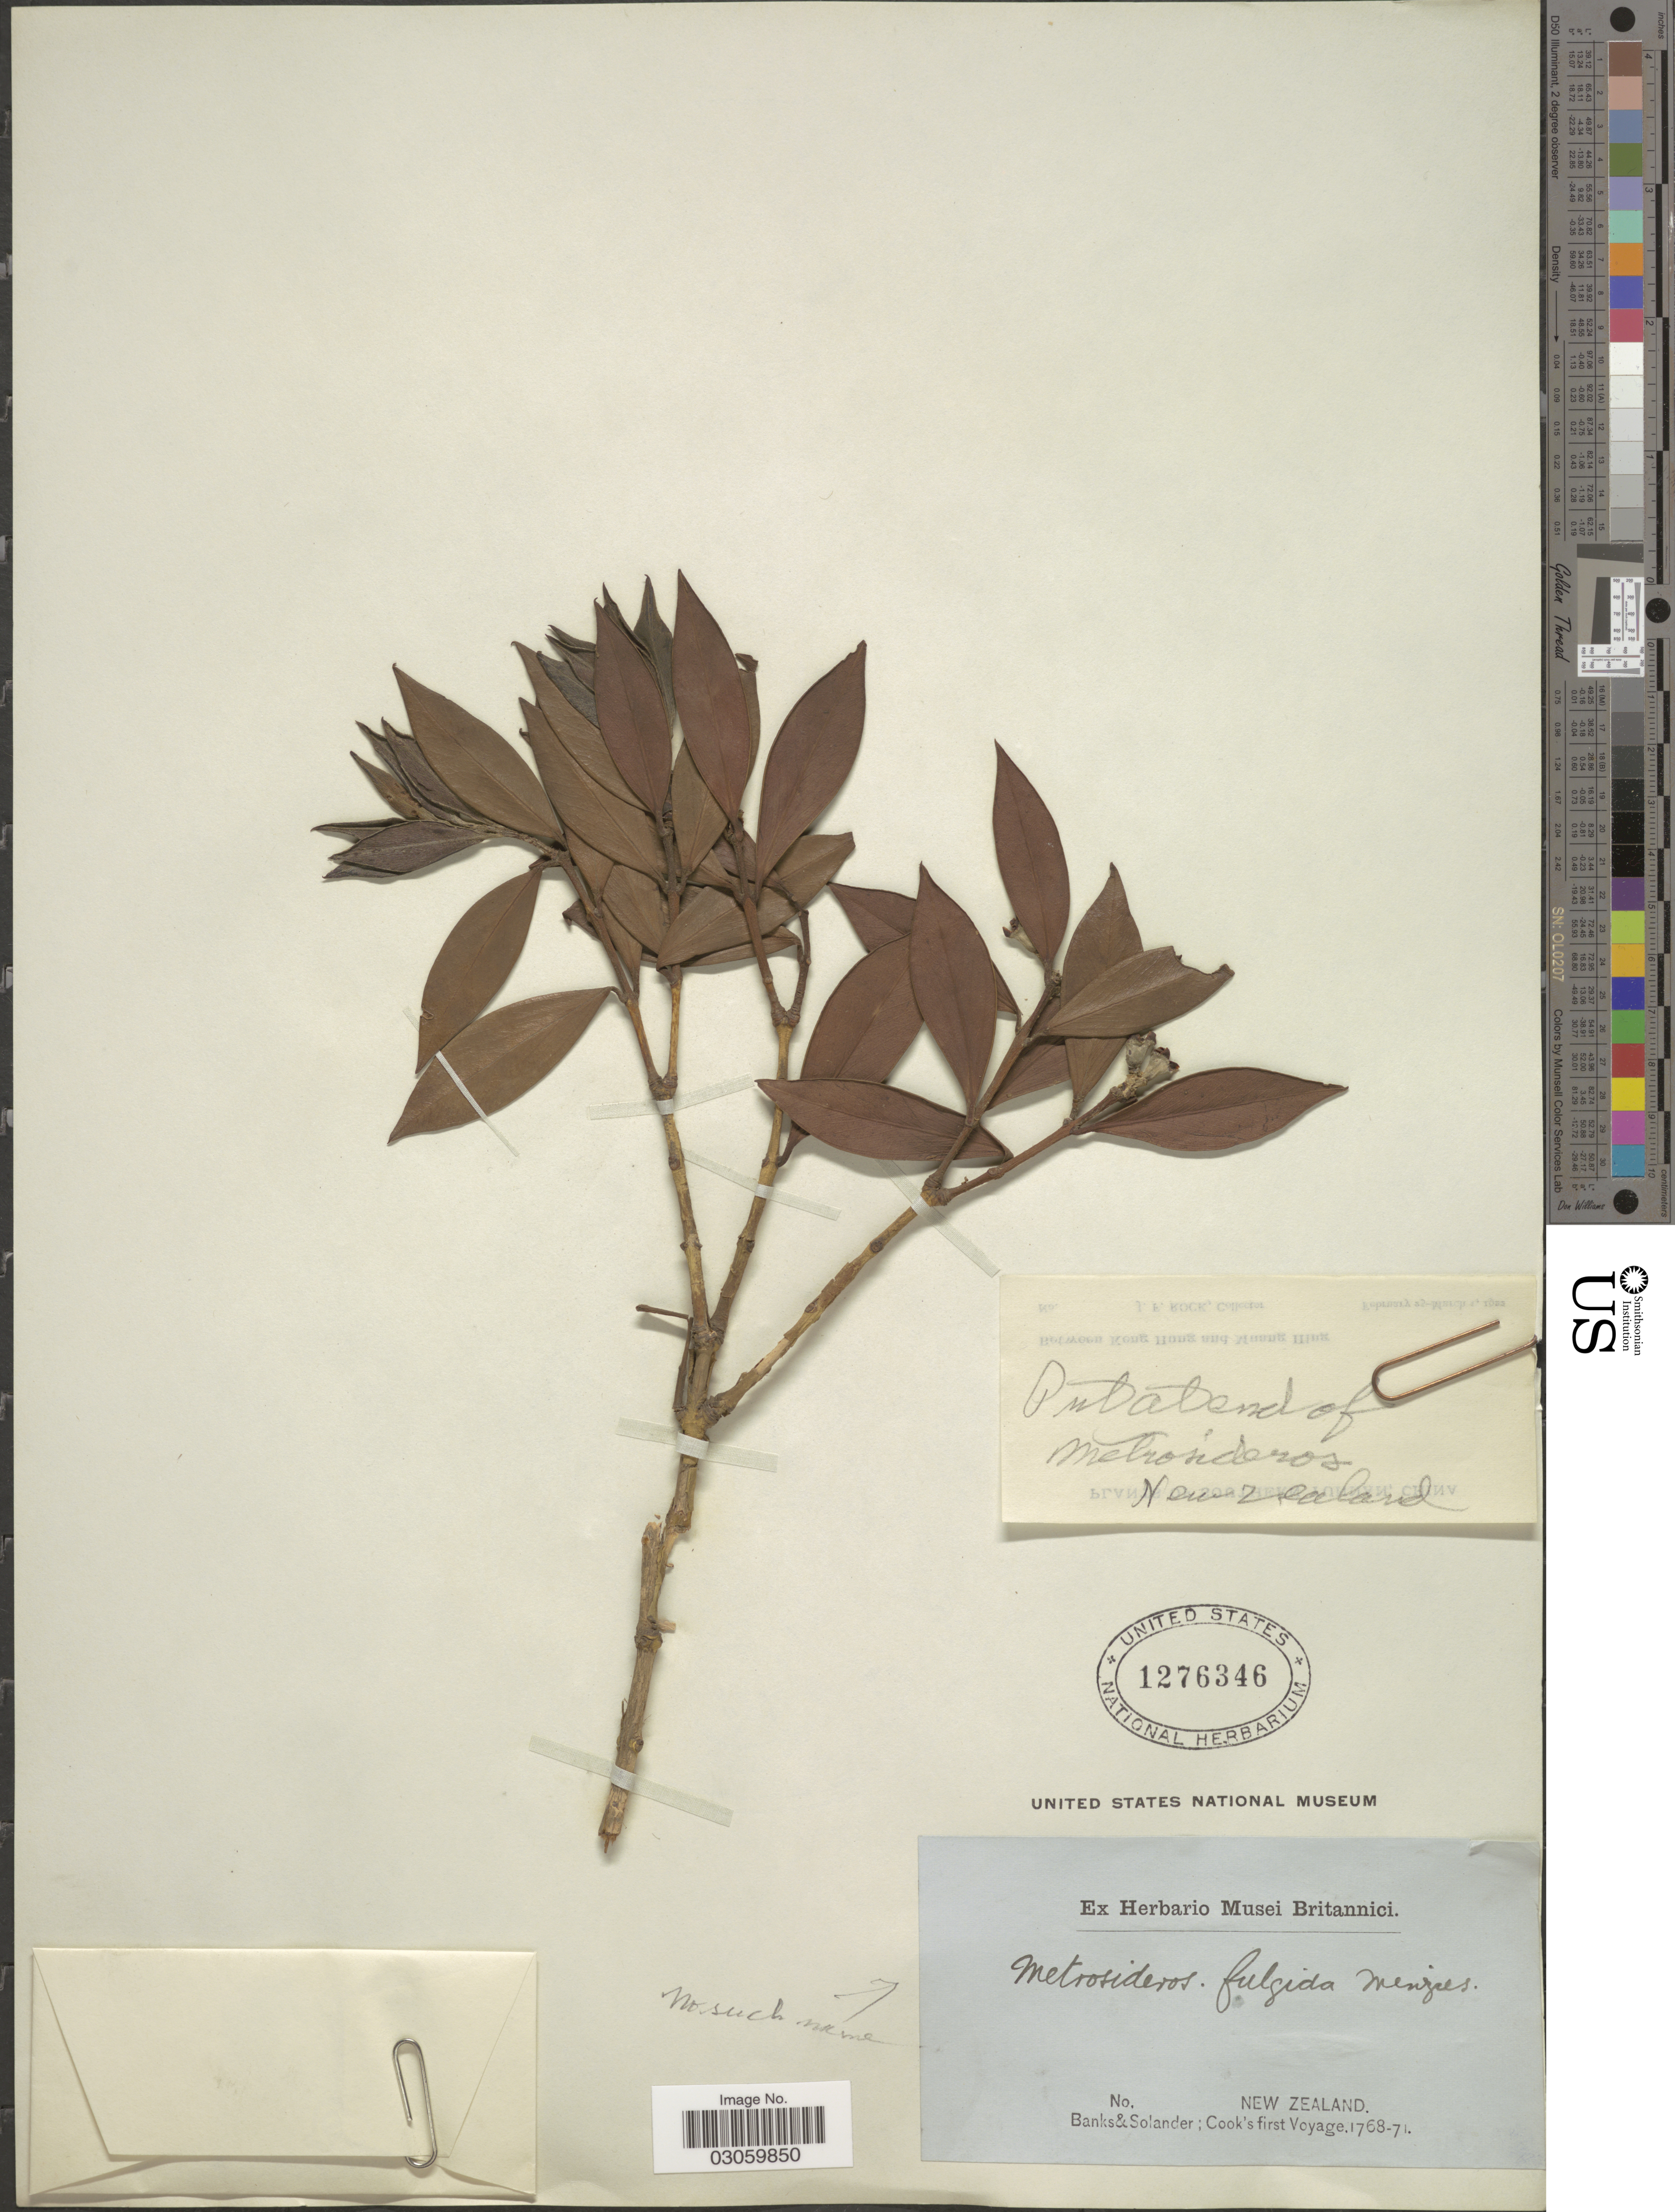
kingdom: Plantae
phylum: Tracheophyta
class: Magnoliopsida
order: Myrtales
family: Myrtaceae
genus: Metrosideros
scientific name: Metrosideros sp.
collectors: -- Banks & -- Solander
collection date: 1768/1771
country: New Zealand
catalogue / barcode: US 1276346